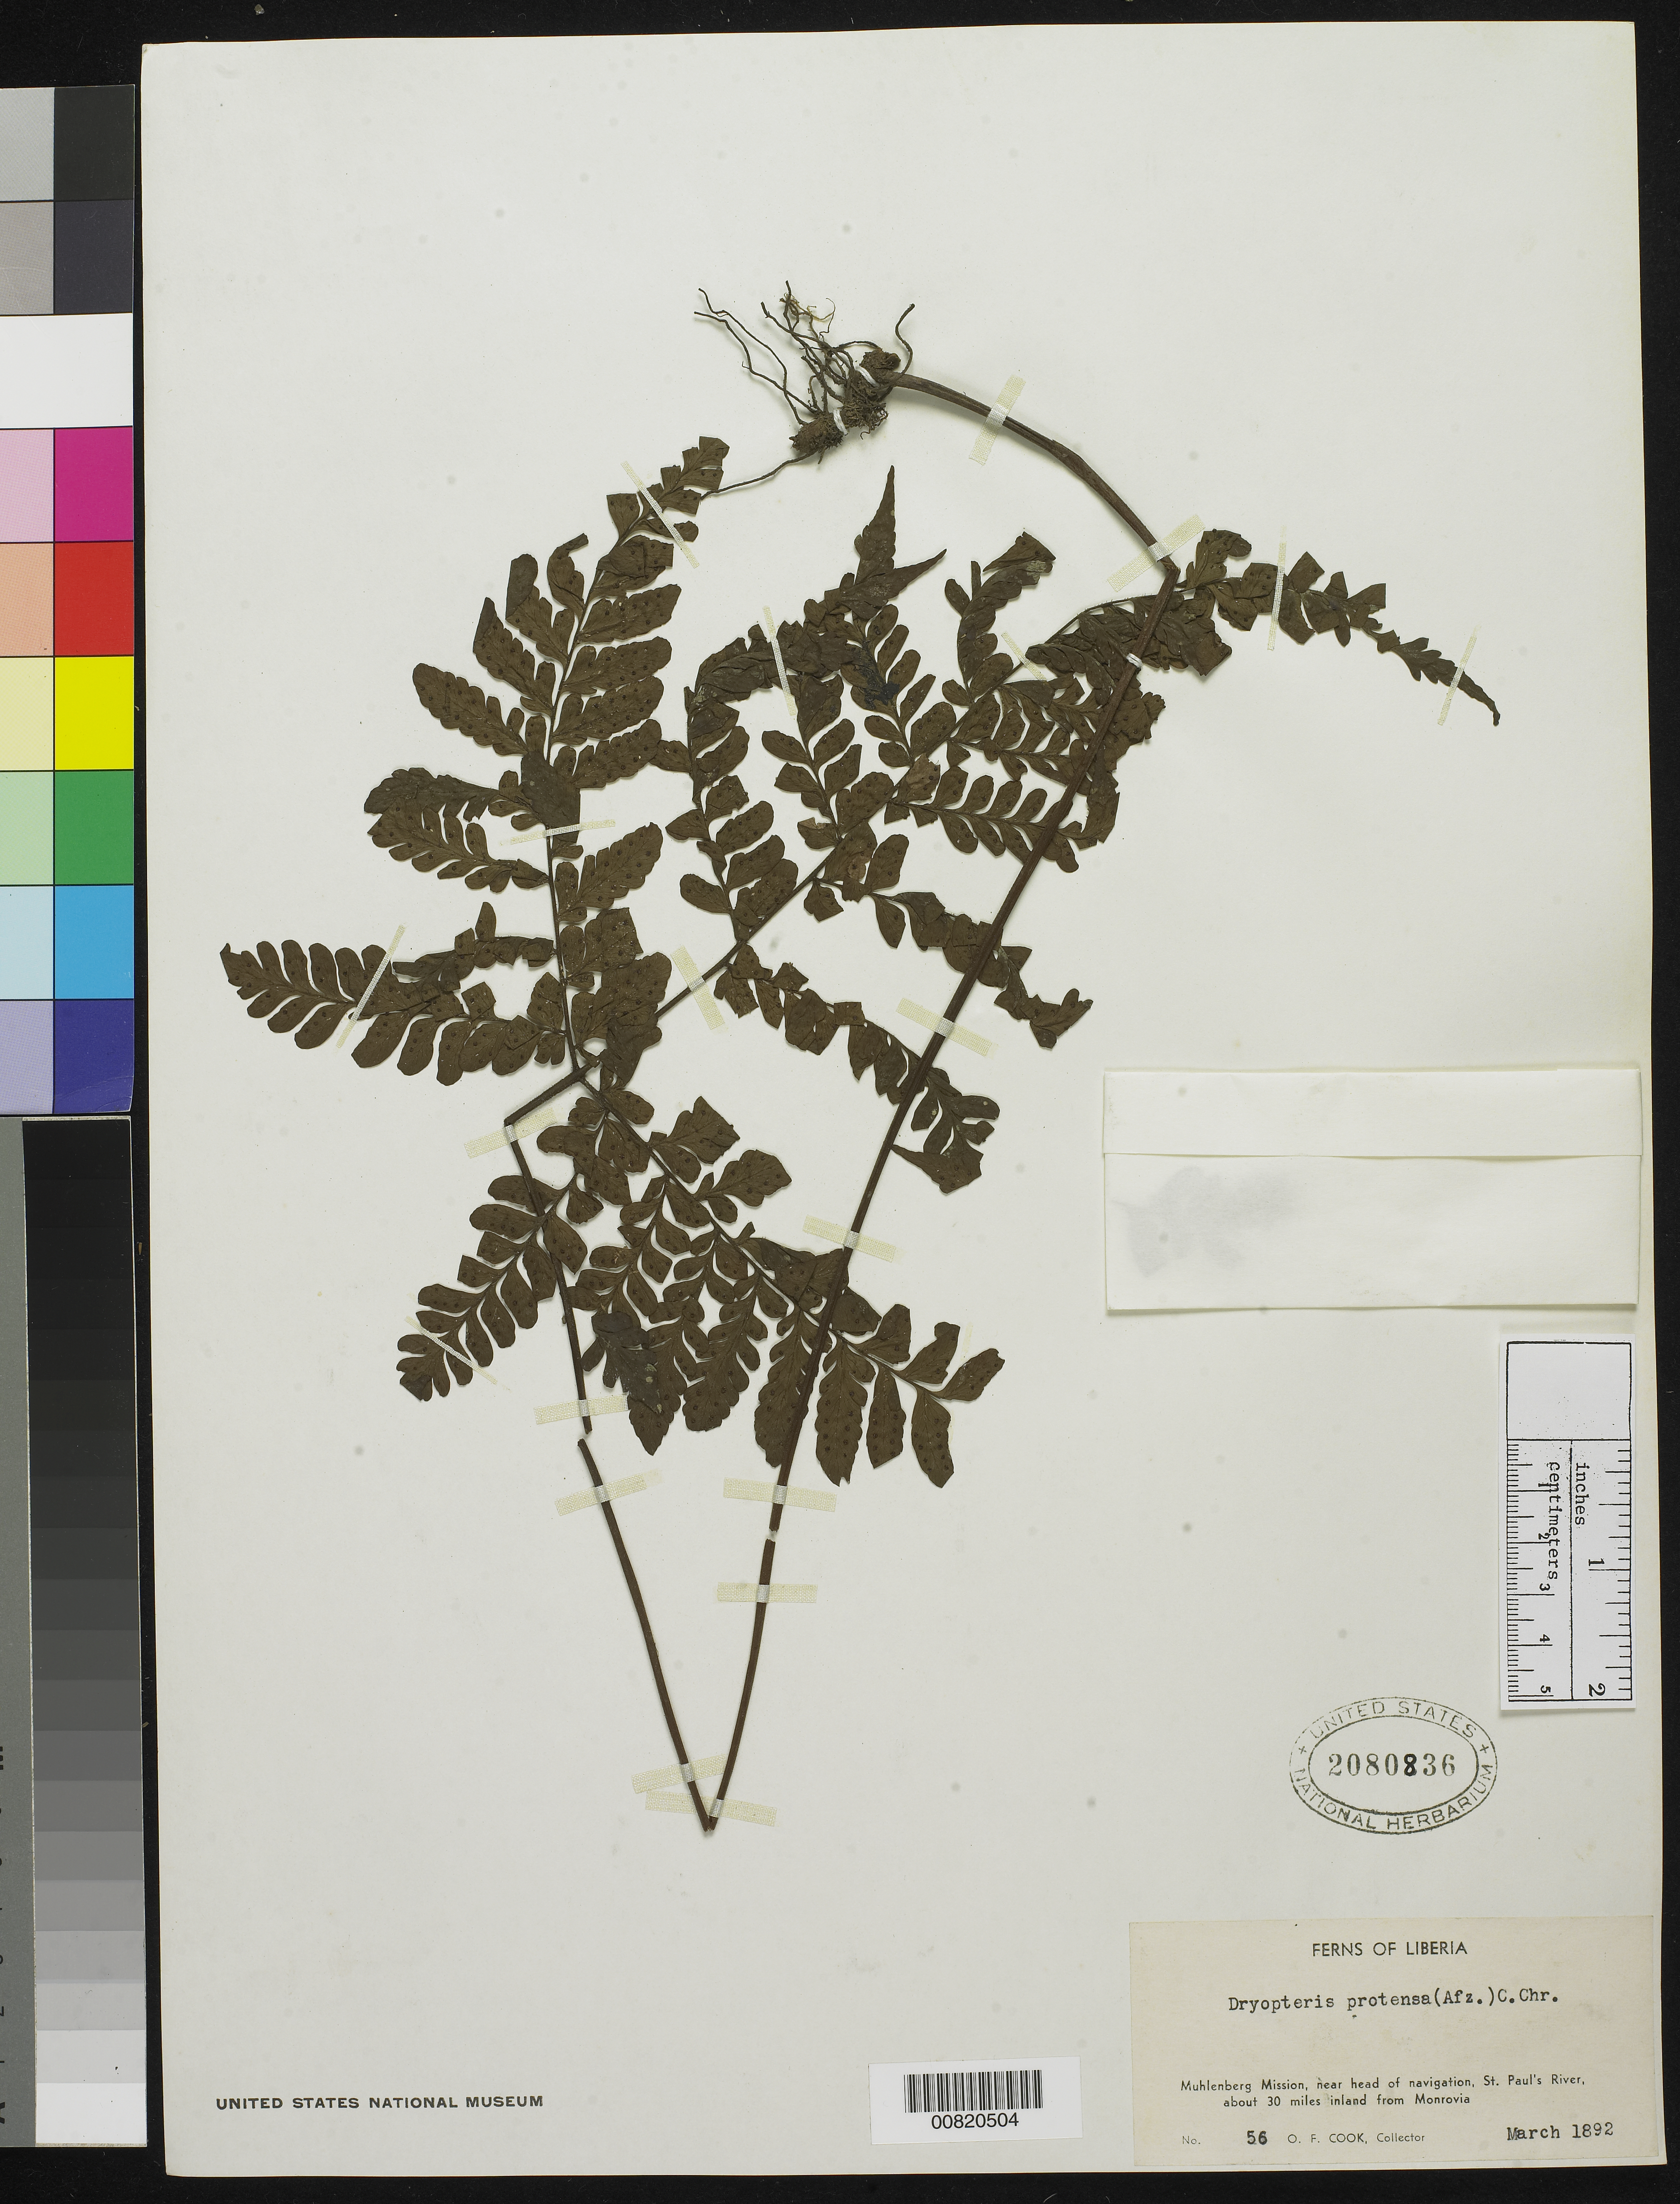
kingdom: Plantae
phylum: Tracheophyta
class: Polypodiopsida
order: Polypodiales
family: Tectariaceae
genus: Triplophyllum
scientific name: Triplophyllum protensum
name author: (Sw.) Holttum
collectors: O. F. Cook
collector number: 56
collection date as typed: Mar 1892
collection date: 1892-03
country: Liberia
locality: Vicinity of Mt. Coffee, on the St. Paul's River, about 40 miles inland from Monrovia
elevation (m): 50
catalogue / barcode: US 2080836